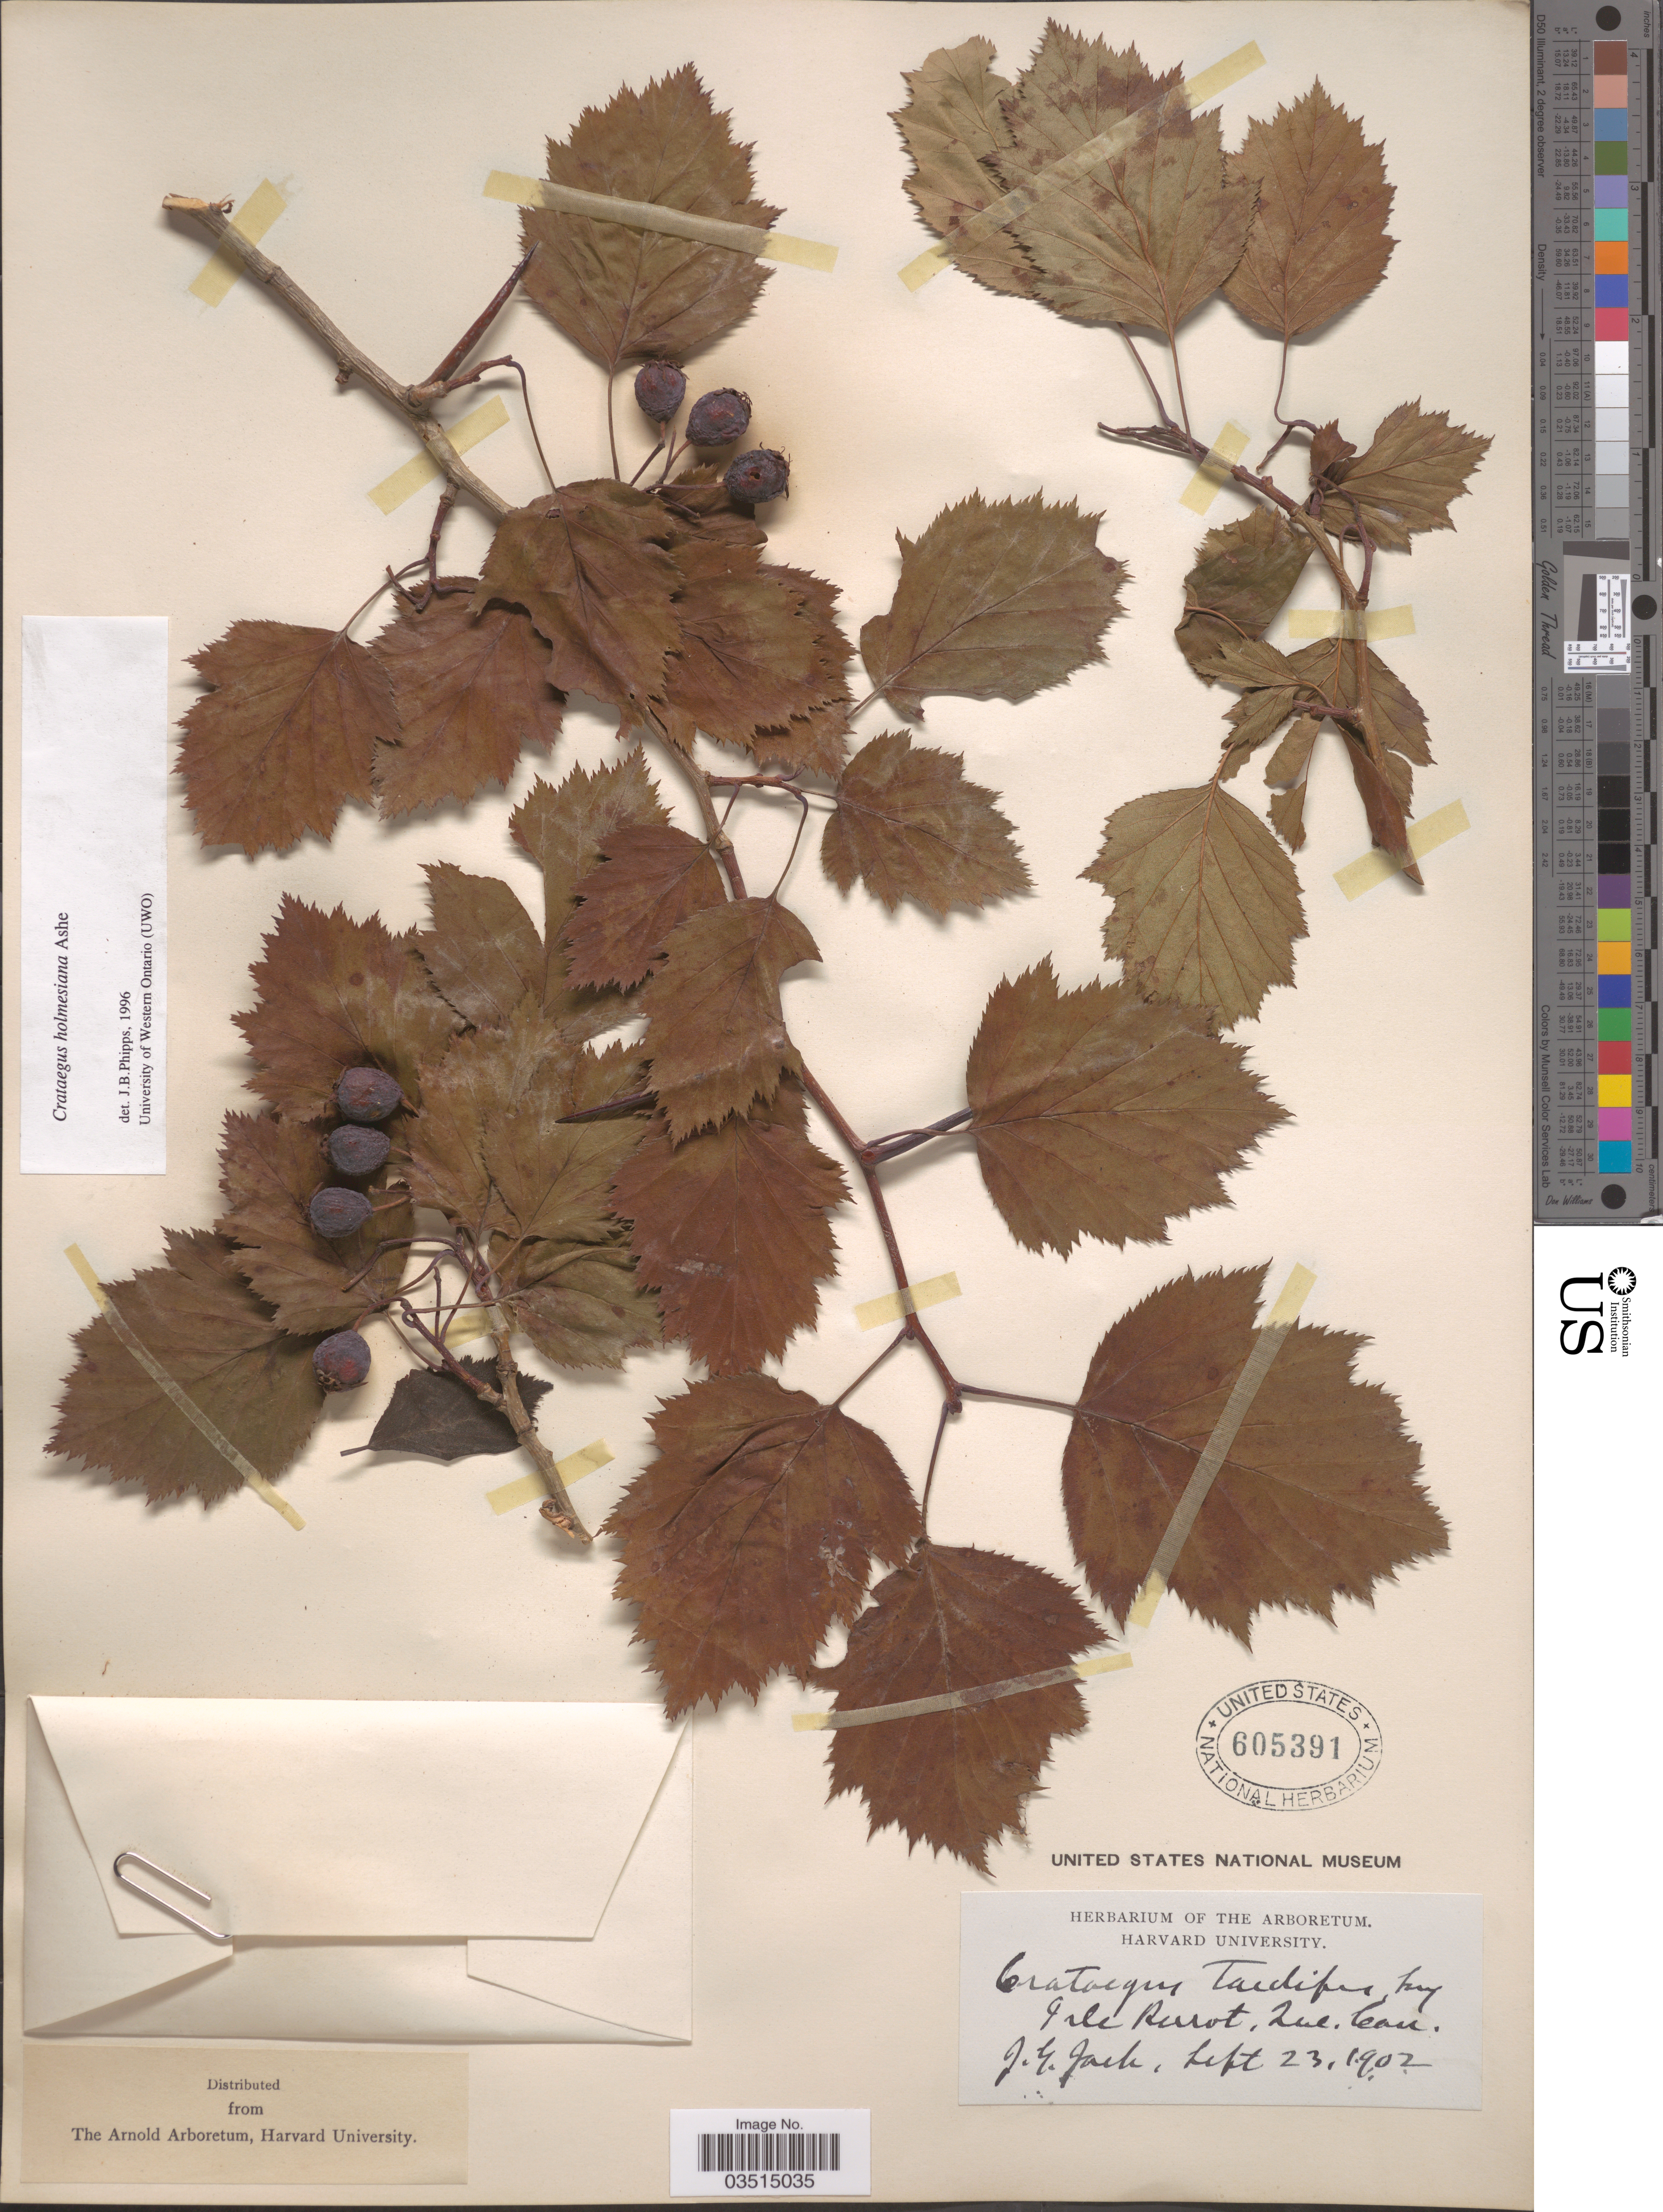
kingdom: Plantae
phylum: Tracheophyta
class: Magnoliopsida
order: Rosales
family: Rosaceae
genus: Crataegus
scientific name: Crataegus holmesiana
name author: Ashe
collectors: J. G. Jack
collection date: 1902-09-23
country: Canada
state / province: Quebec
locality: Isle Perrot.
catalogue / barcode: US 605391